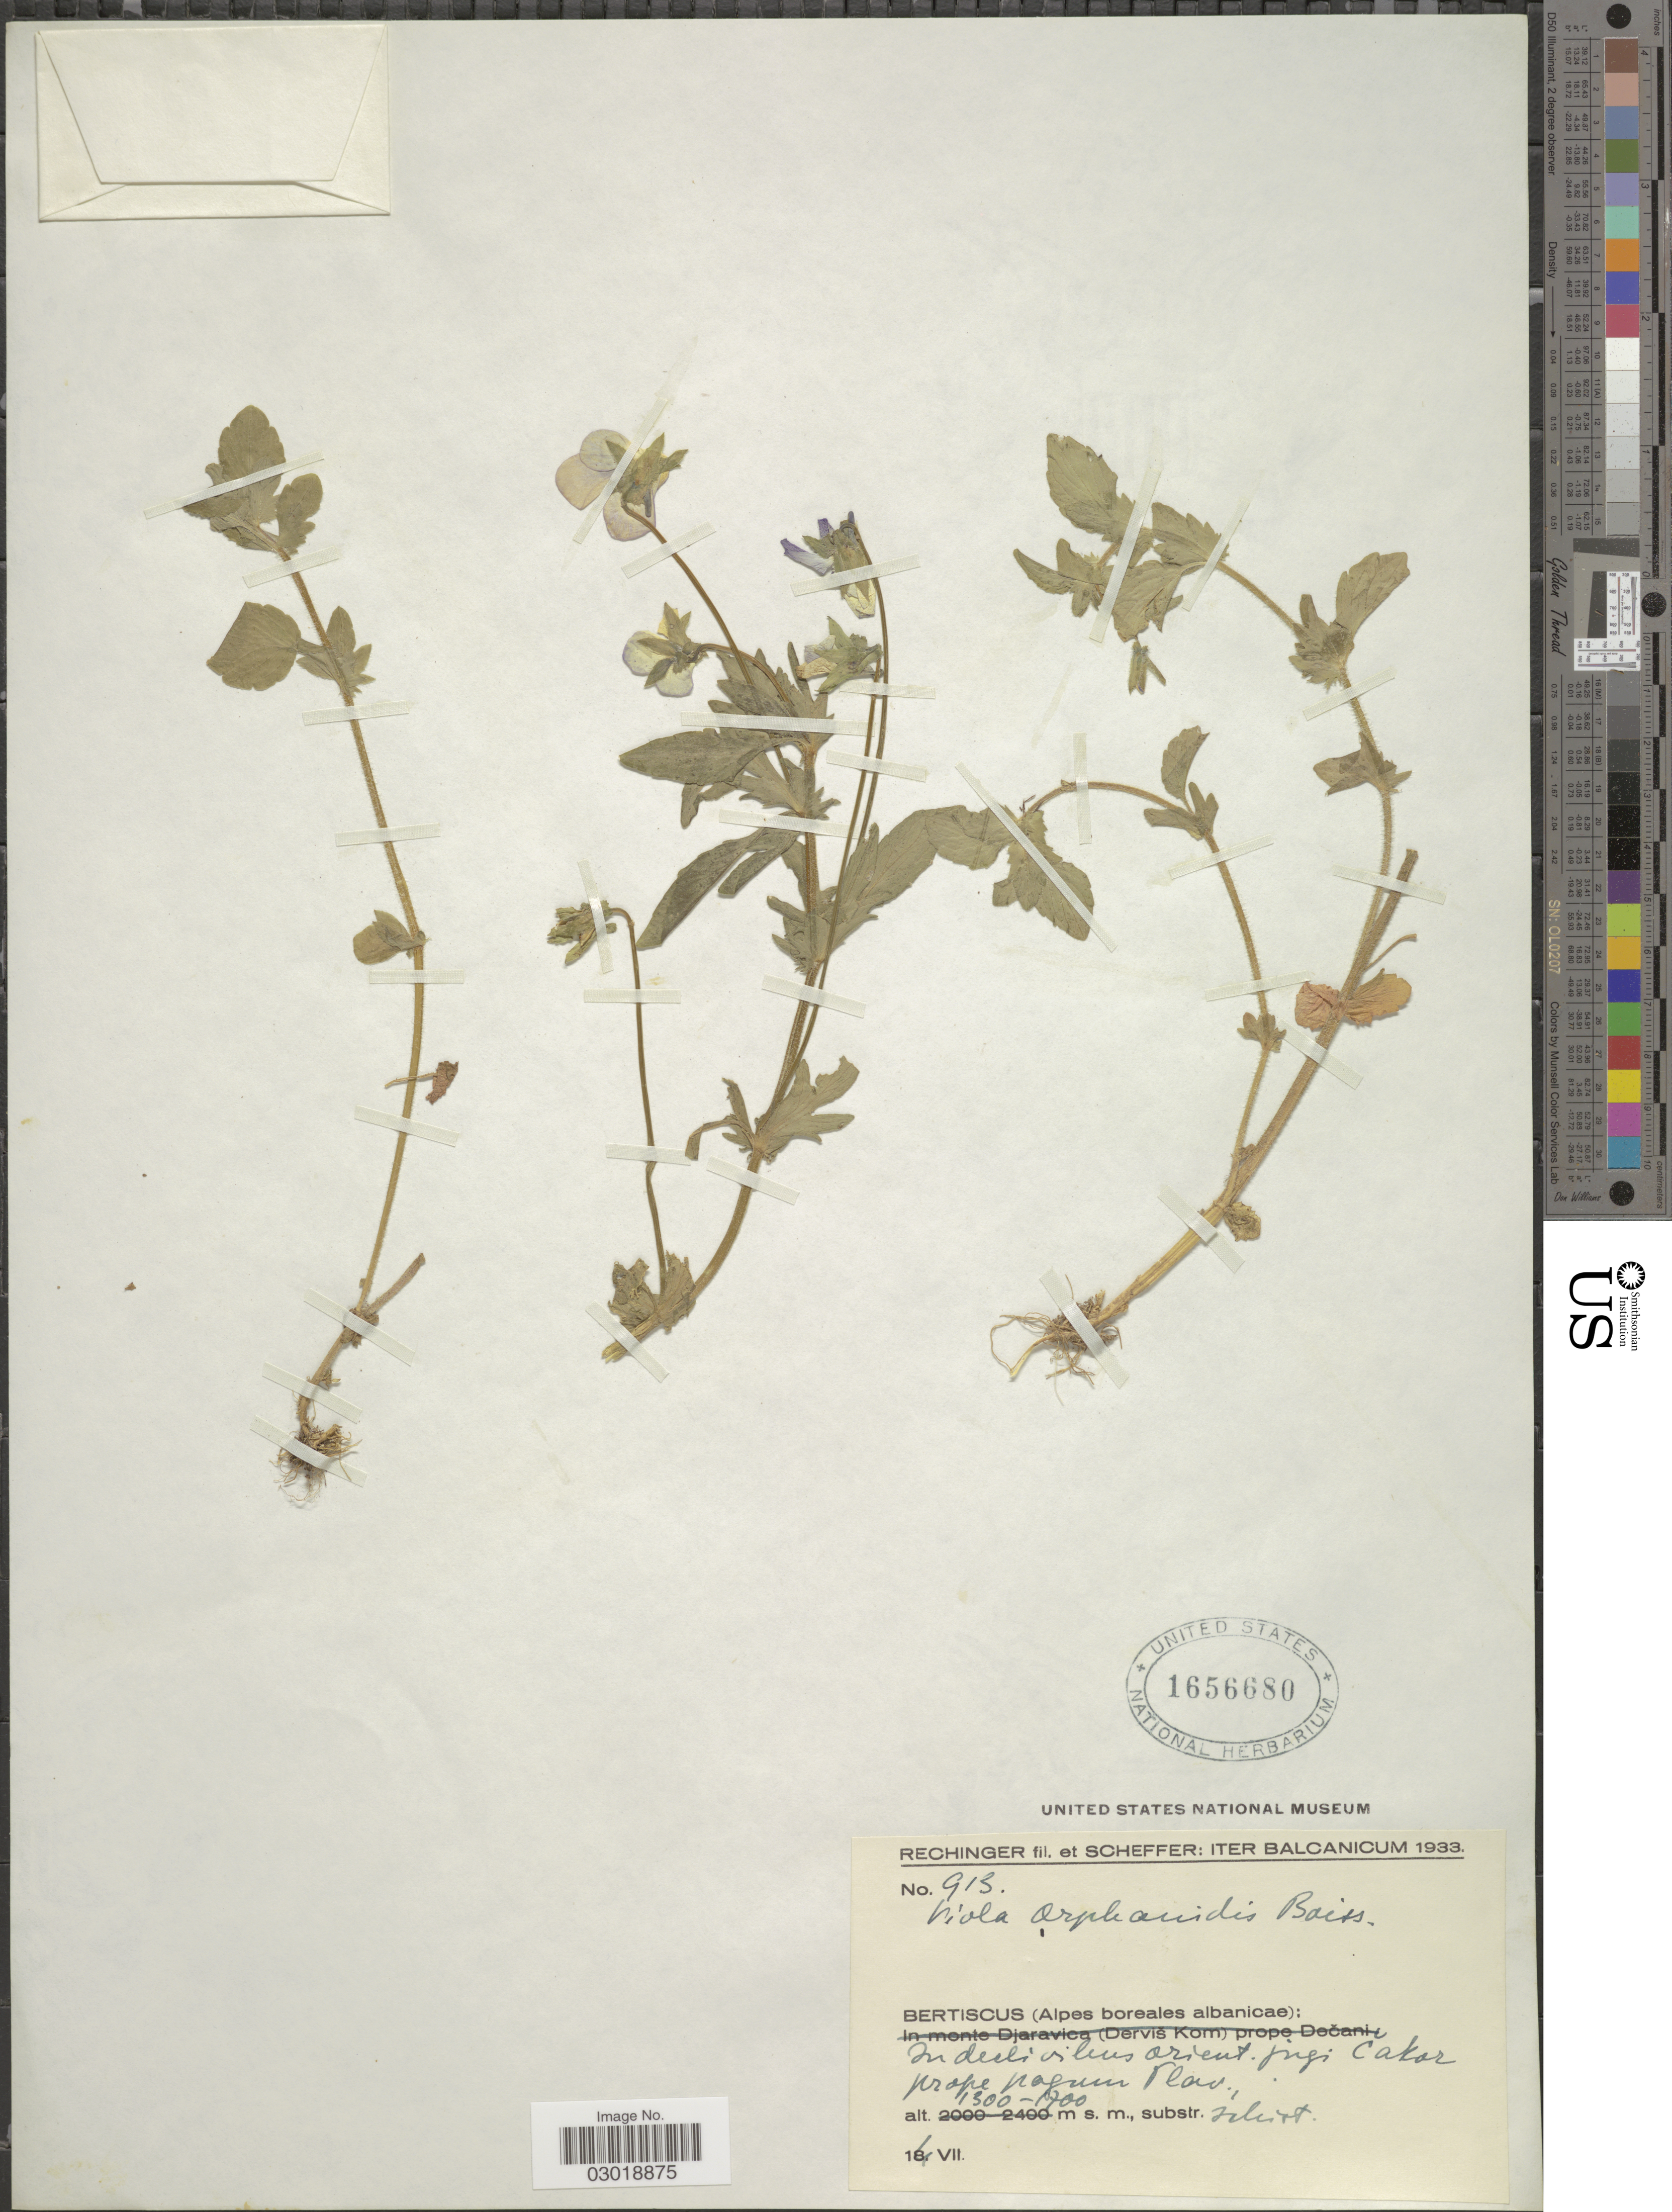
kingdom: Plantae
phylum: Tracheophyta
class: Magnoliopsida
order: Malpighiales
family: Violaceae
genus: Viola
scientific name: Viola orphanidis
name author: Boiss.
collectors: -- Rechinger & Scheffer, --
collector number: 913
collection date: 1933-07-14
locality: Iter Balcanicum, Bertiscus (Alpes boreales albanicae): In declivibus orient. jugi Cakor prope pagum Plav.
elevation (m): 1300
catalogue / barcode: US 1656680